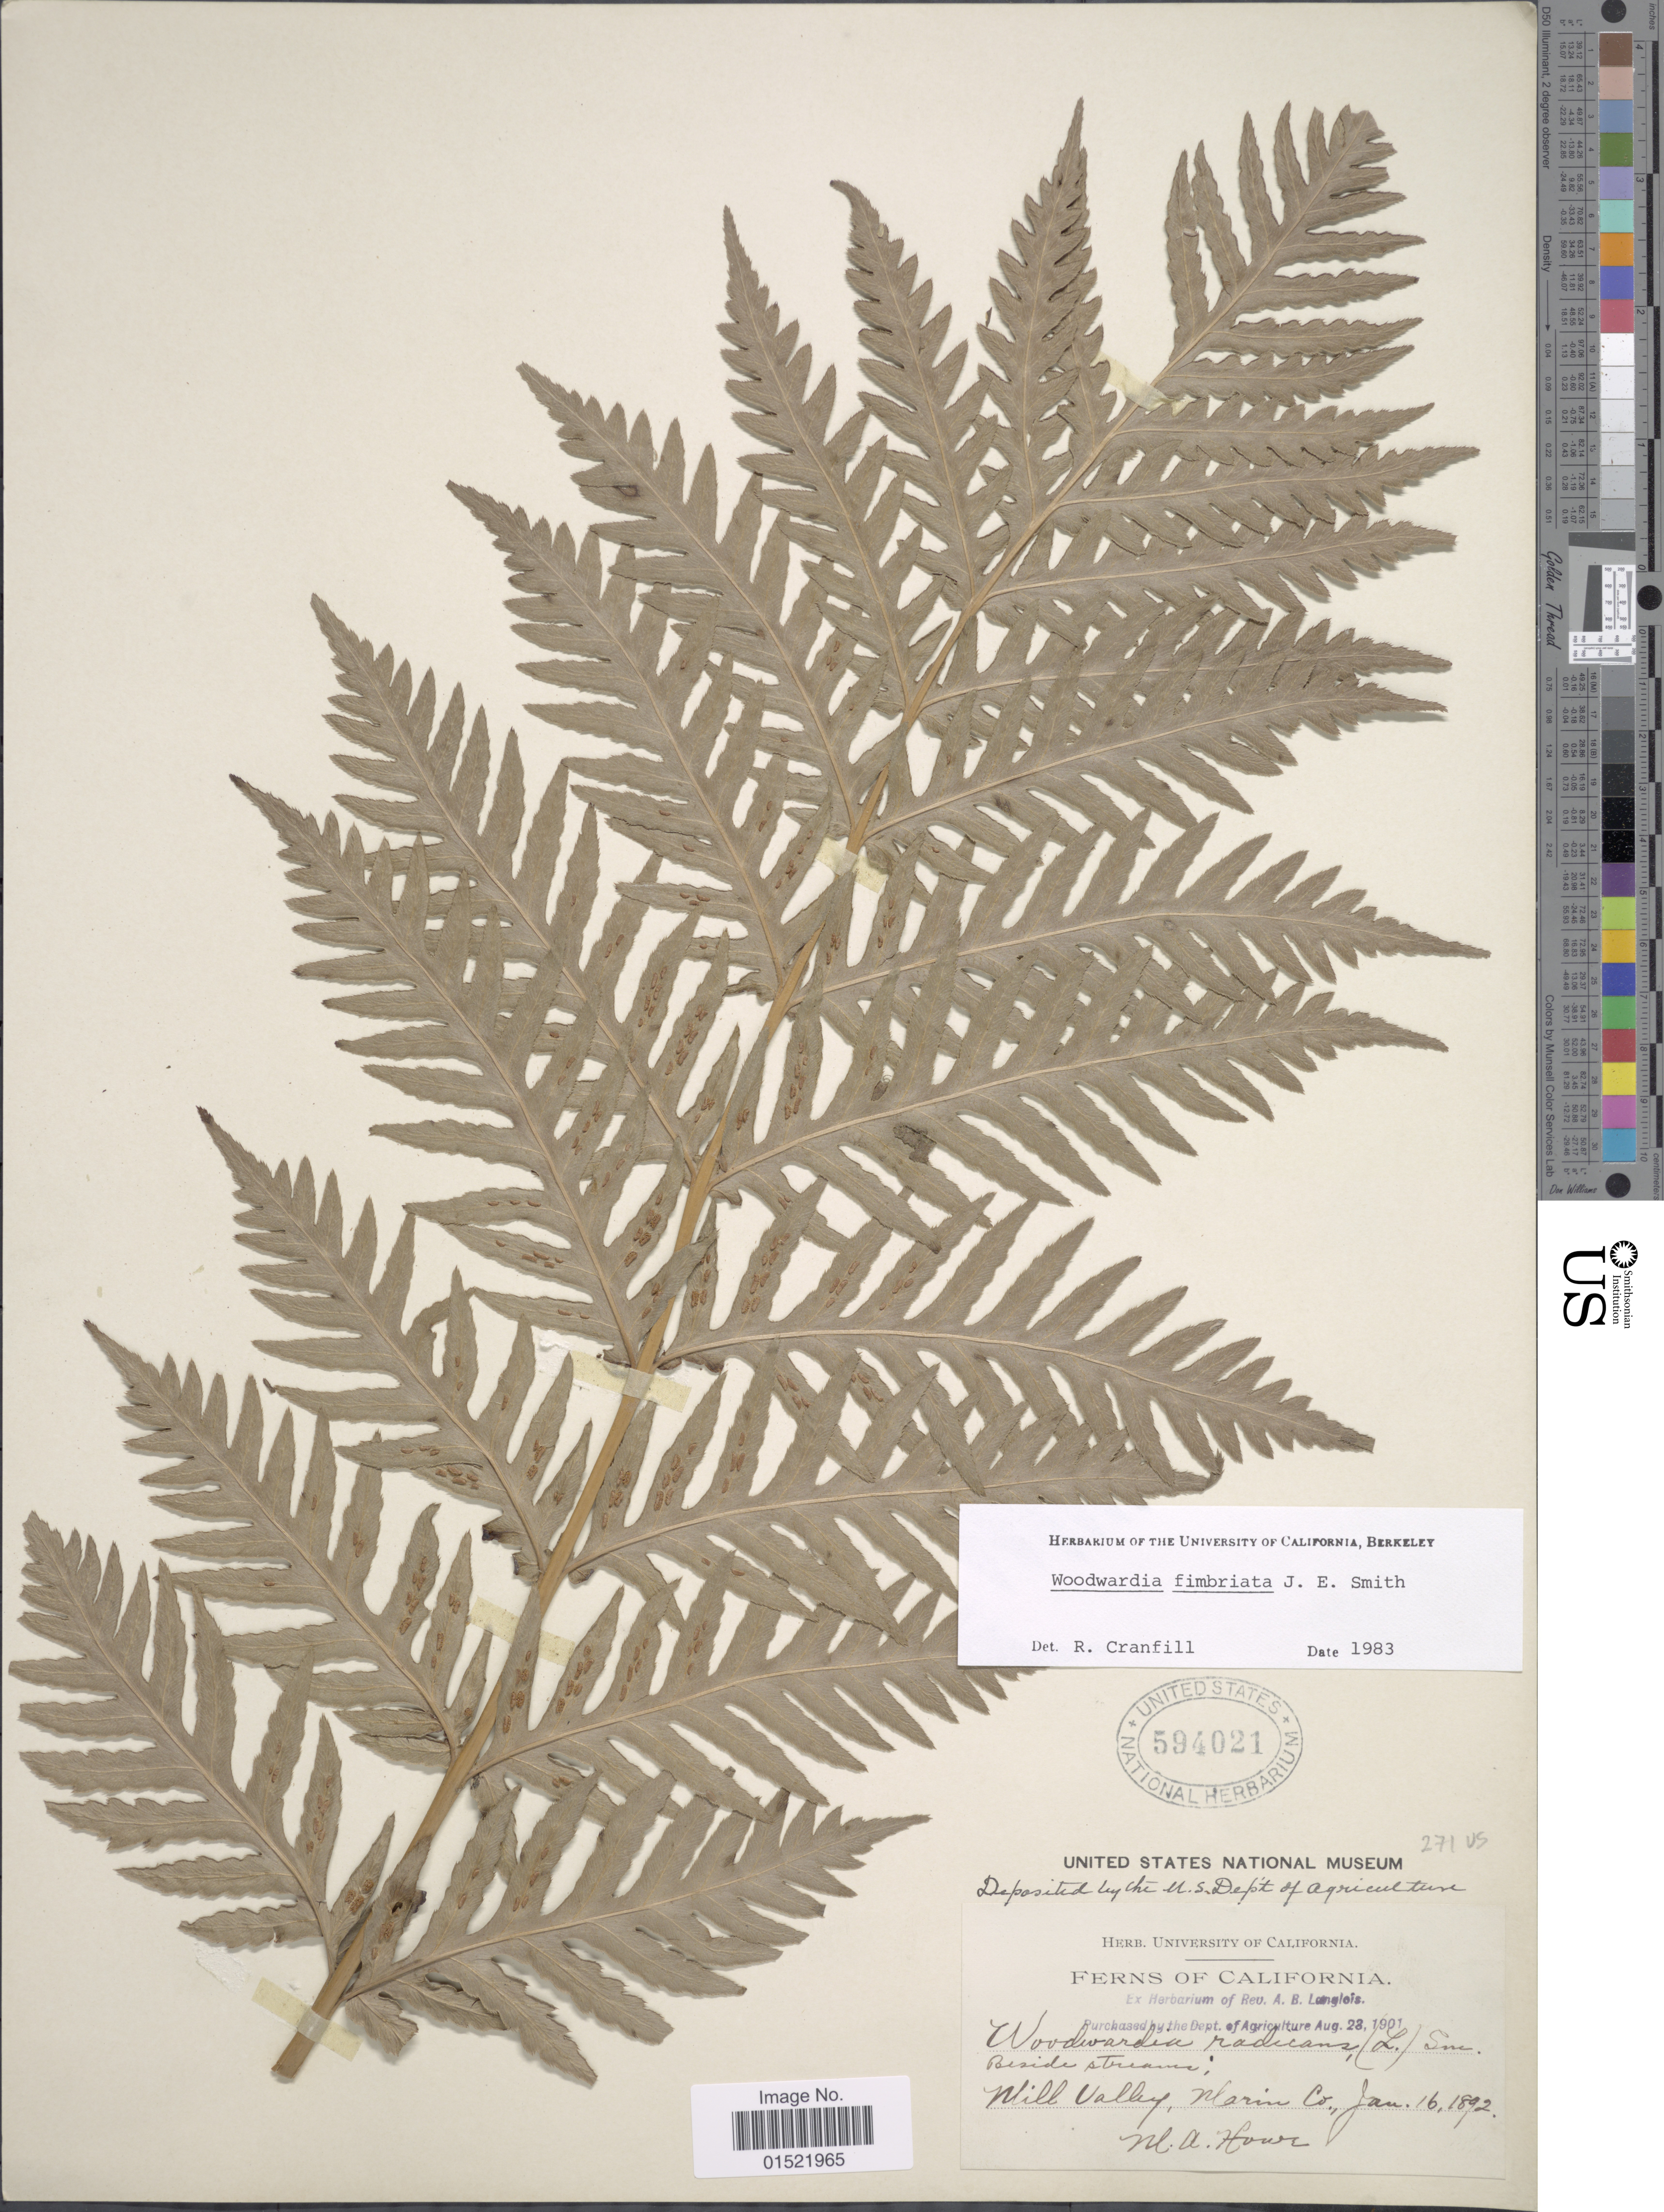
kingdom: Plantae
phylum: Tracheophyta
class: Polypodiopsida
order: Polypodiales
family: Blechnaceae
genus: Woodwardia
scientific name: Woodwardia fimbriata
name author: Sm.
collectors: M. A. Howe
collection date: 1892-01-16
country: United States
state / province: California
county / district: Marin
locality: Mill Valley, Marin Co.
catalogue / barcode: US 594021